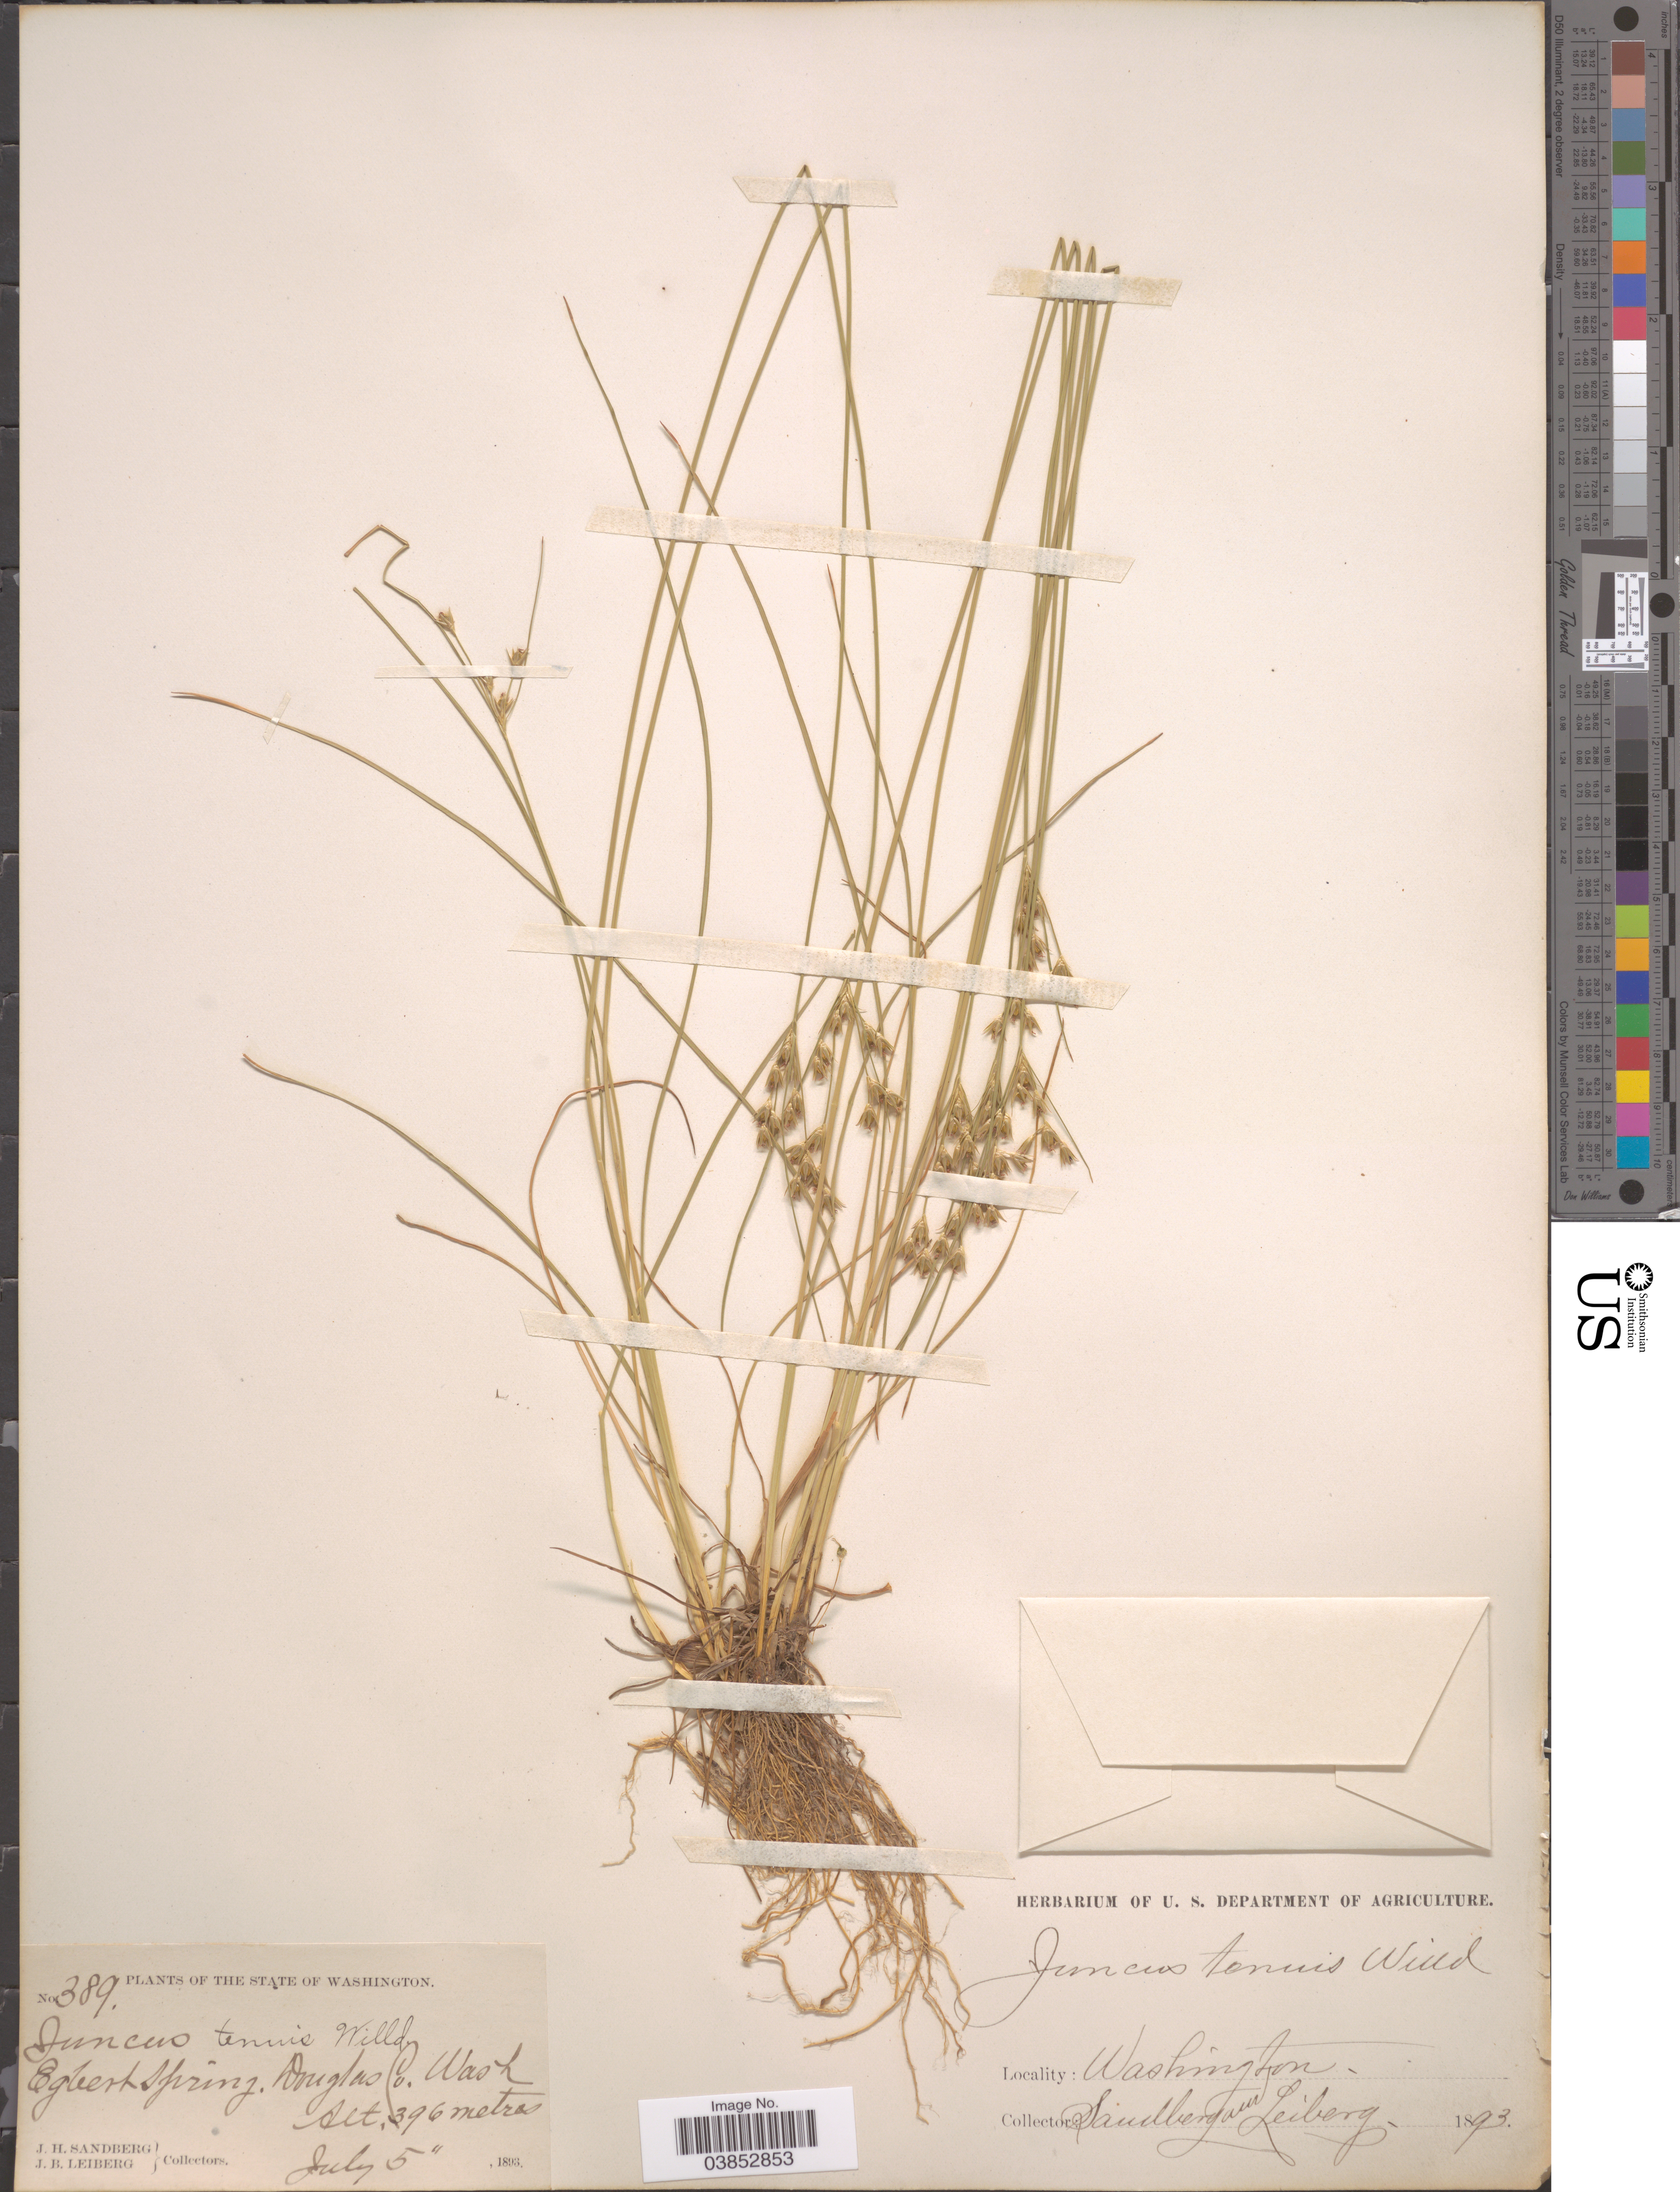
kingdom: Plantae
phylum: Tracheophyta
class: Liliopsida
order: Poales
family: Juncaceae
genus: Juncus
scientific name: Juncus dudleyi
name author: Wiegand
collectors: J. H. Sandberg & J. B. Leiberg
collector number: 389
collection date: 1893-07-05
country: United States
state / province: Washington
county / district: Douglas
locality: Egbert Spring. Douglas Co.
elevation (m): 396